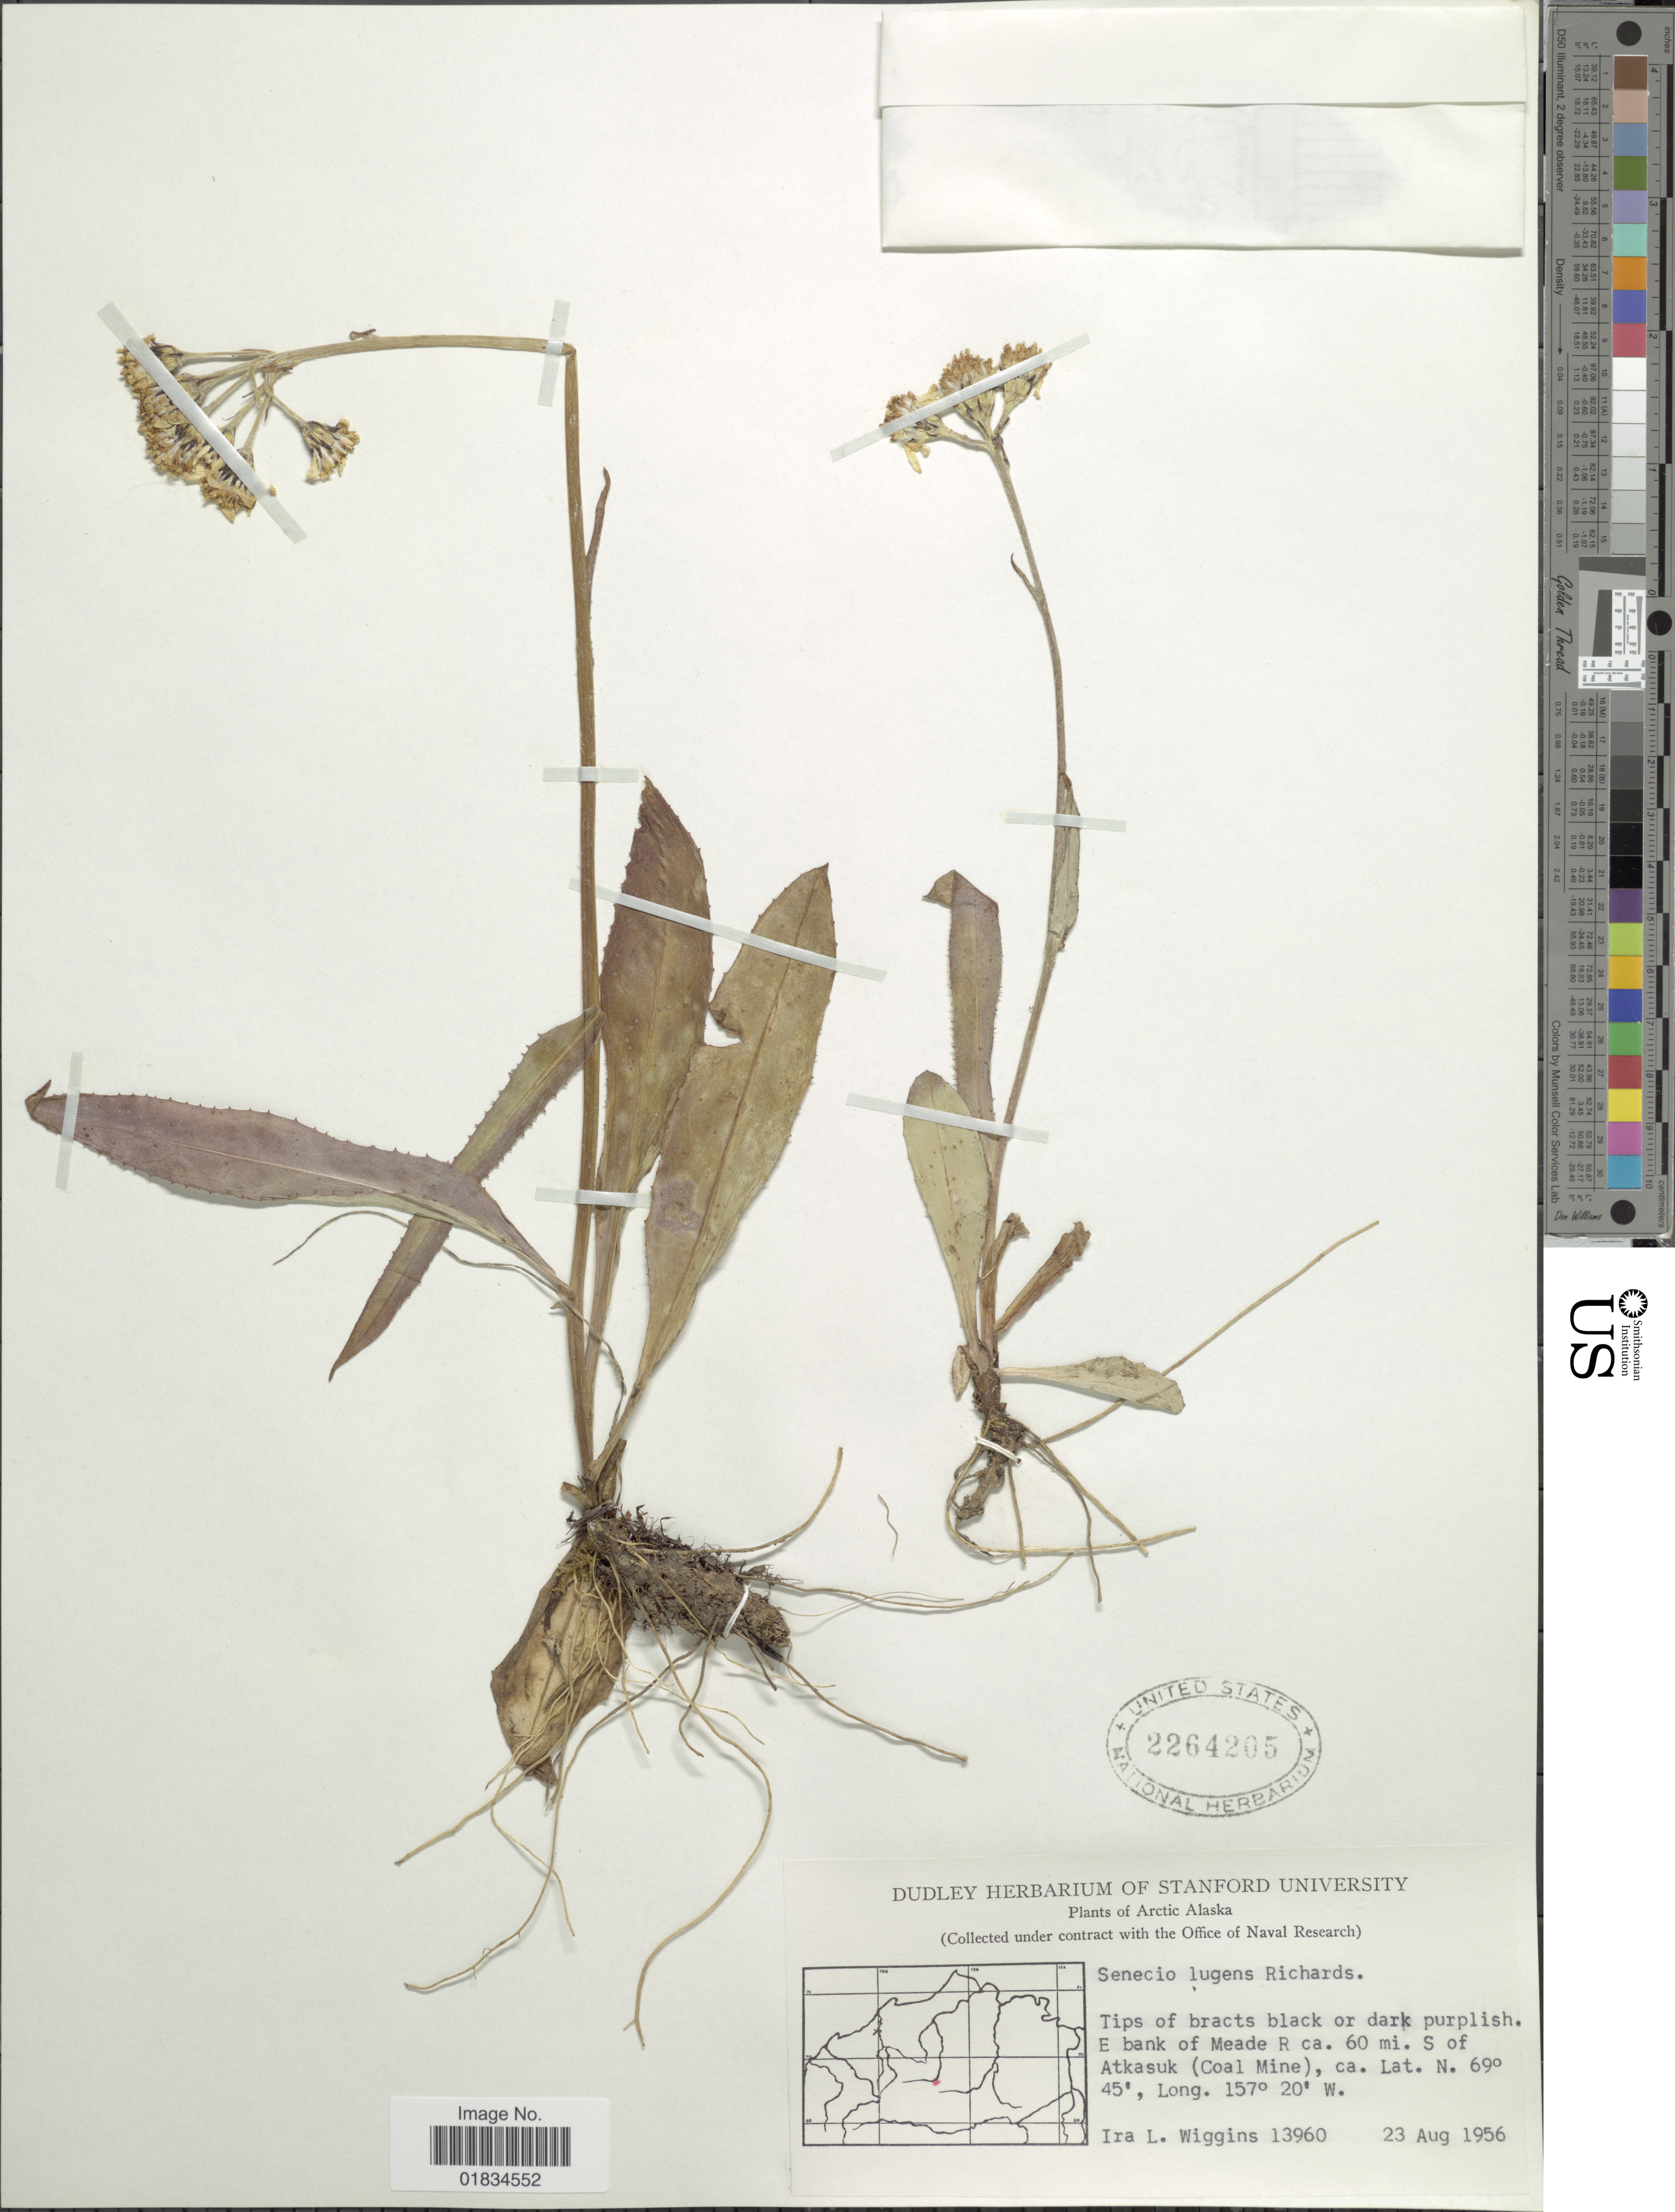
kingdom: Plantae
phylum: Tracheophyta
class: Magnoliopsida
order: Asterales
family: Asteraceae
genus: Senecio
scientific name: Senecio lugens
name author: Richardson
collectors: I. L. Wiggins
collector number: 13960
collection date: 1956-08-23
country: United States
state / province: Alaska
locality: Arctic Alaska, E bank of Meade R ca. 60 mi. S of Atkasuk (Coal Mine)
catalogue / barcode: US 2264205